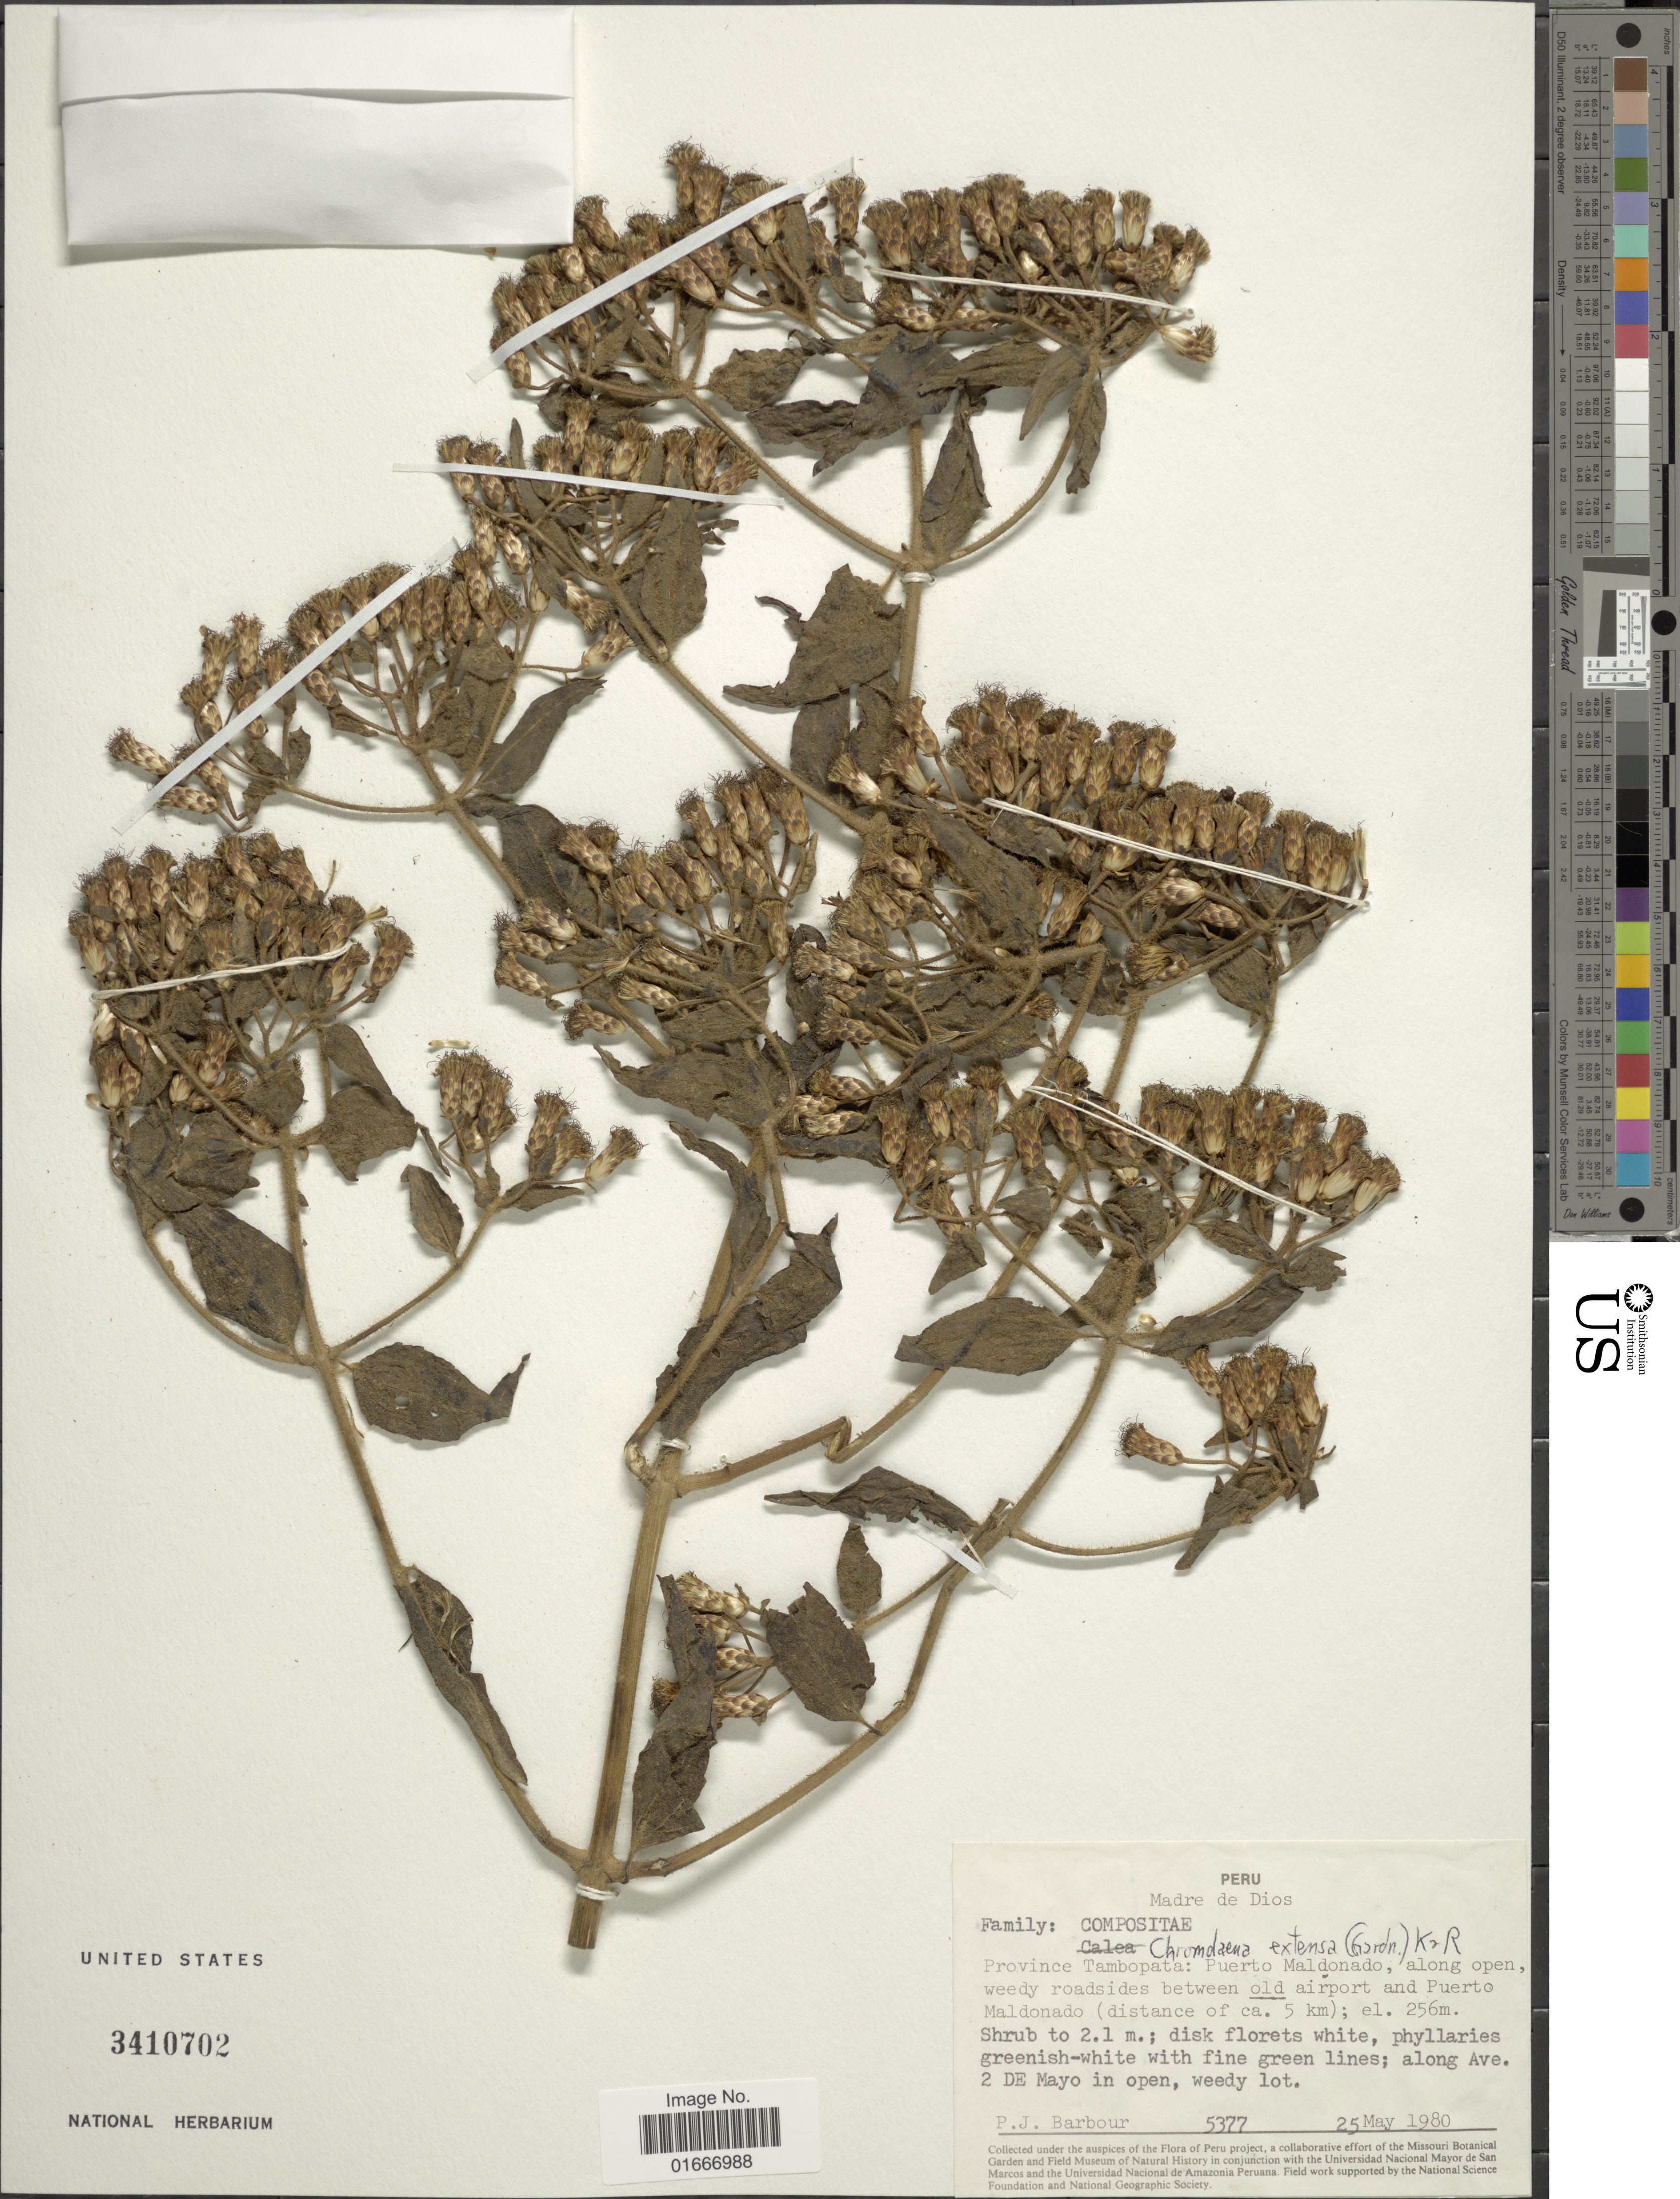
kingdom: Plantae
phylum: Tracheophyta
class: Magnoliopsida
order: Asterales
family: Asteraceae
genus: Chromolaena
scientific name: Chromolaena extensa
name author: (Gardner) R.M. King & H. Rob.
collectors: P. Barbour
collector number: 5377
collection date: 1980-05-25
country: Peru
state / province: Madre de Dios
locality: Province Tambopata: Puerto Maldonado, along open, weedy roadsides between old airport and Puerto Maldonado (distance of ca. 5 km)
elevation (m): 256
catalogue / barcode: US 3410702